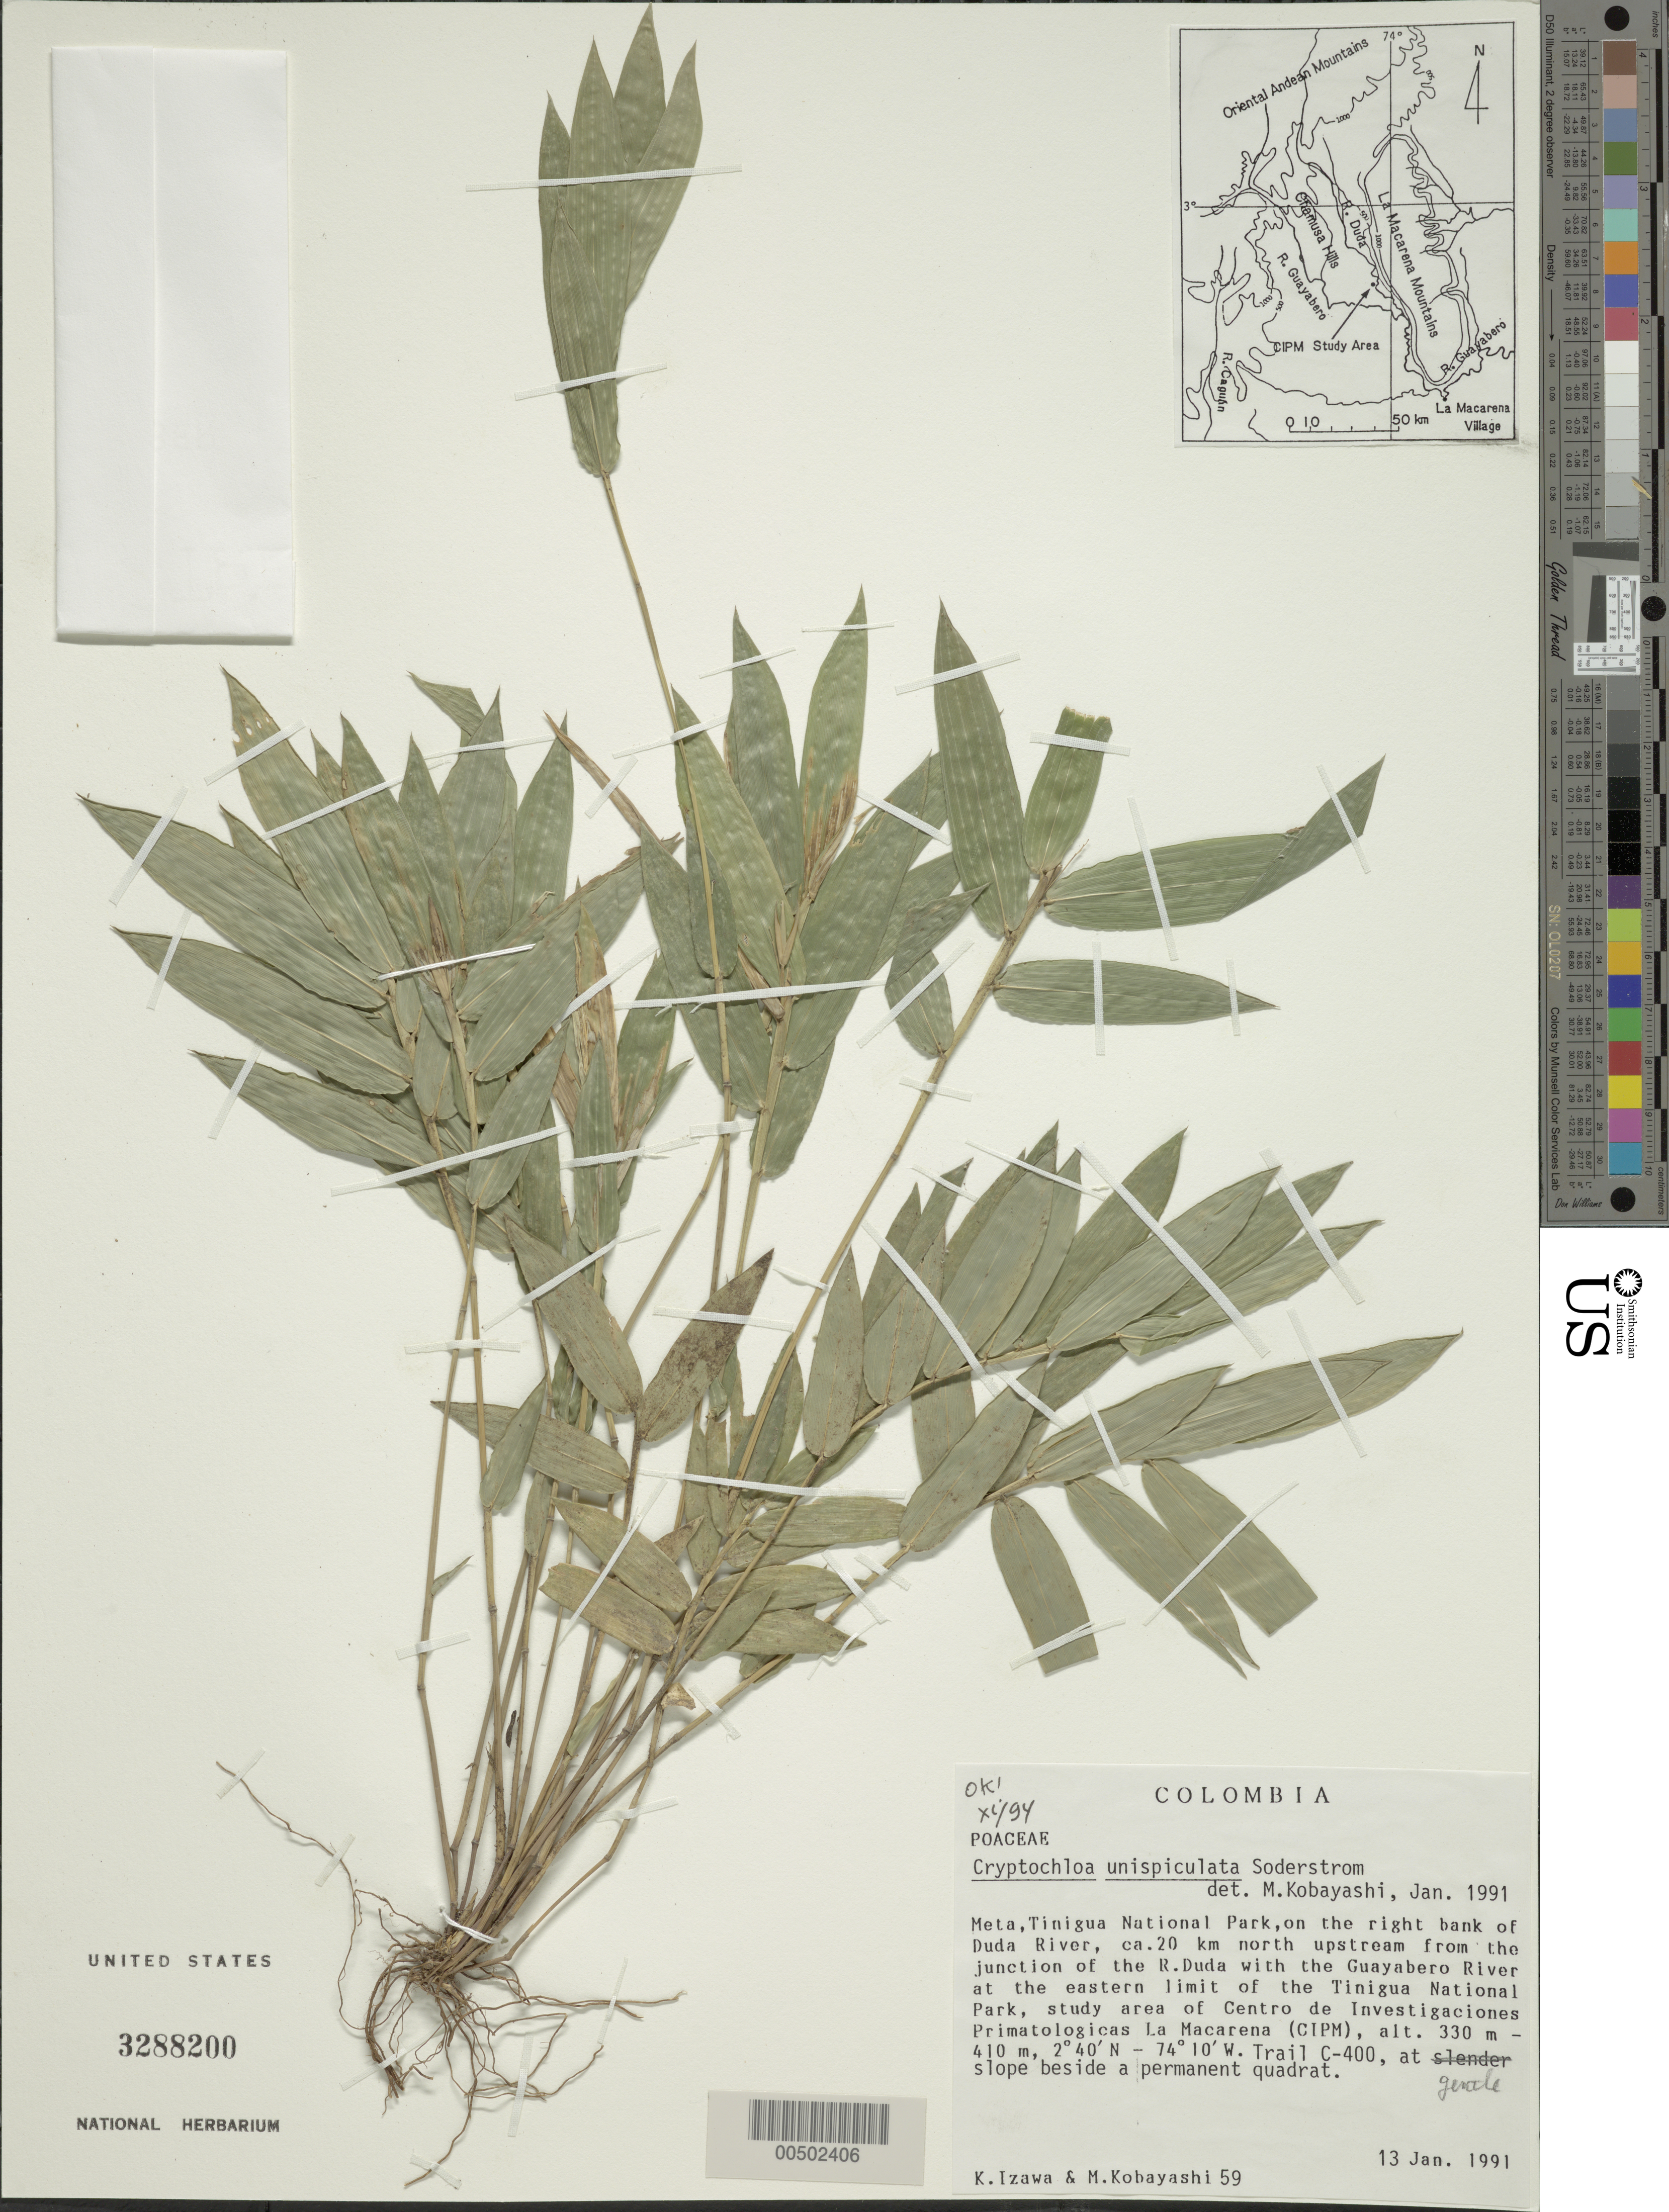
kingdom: Plantae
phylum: Tracheophyta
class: Liliopsida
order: Poales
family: Poaceae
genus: Cryptochloa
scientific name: Cryptochloa unispiculata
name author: Soderstr.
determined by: Kobayashi, M.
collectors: K. Izawa & M. Kobayashi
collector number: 59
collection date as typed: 13 Jan 1991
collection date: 1991-01-13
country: Colombia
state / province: Meta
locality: Tinigua National Park, bank of Duda River, ca 20 km N of the junct. of Duda River and the Guyabero River, c-400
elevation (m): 330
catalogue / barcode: US 3288200